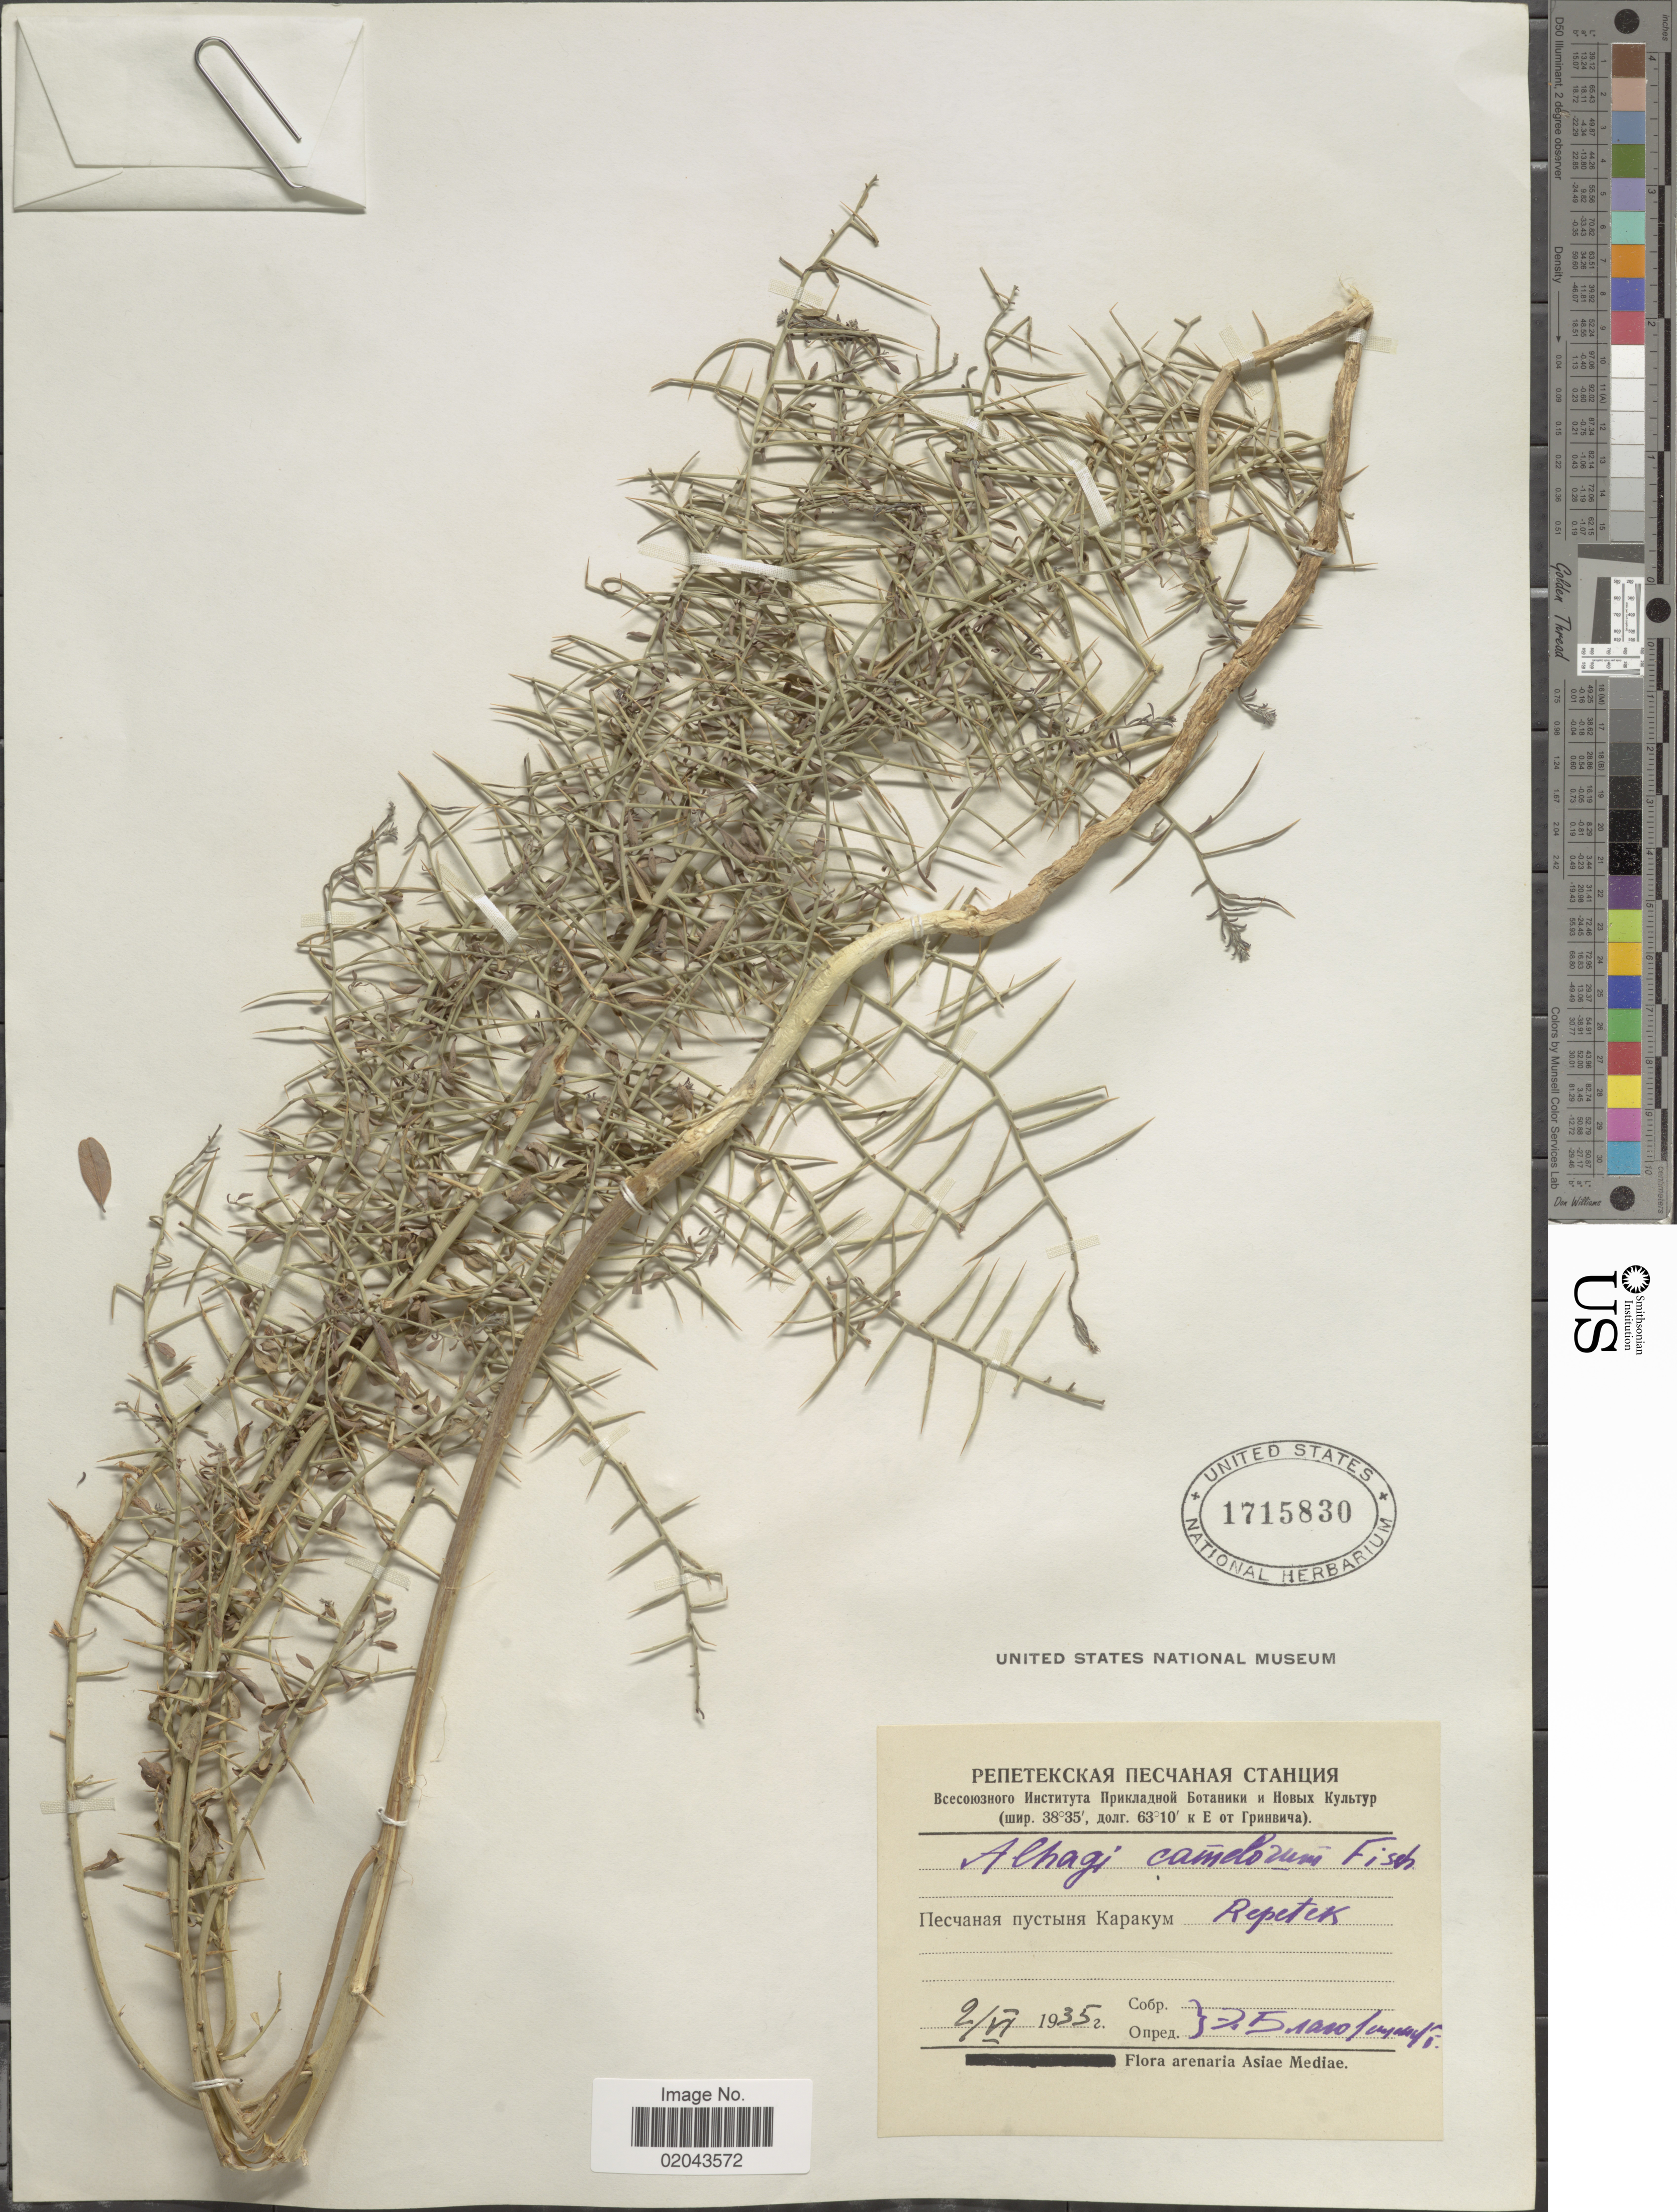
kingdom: Plantae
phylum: Tracheophyta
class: Magnoliopsida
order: Fabales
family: Fabaceae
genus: Alhagi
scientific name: Alhagi camelorum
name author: Fisch.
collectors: E. Blagoveshenskiy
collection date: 1935-04-25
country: Turkmenistan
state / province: Lebap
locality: Karakum Desert, Repetek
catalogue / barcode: US 1715830